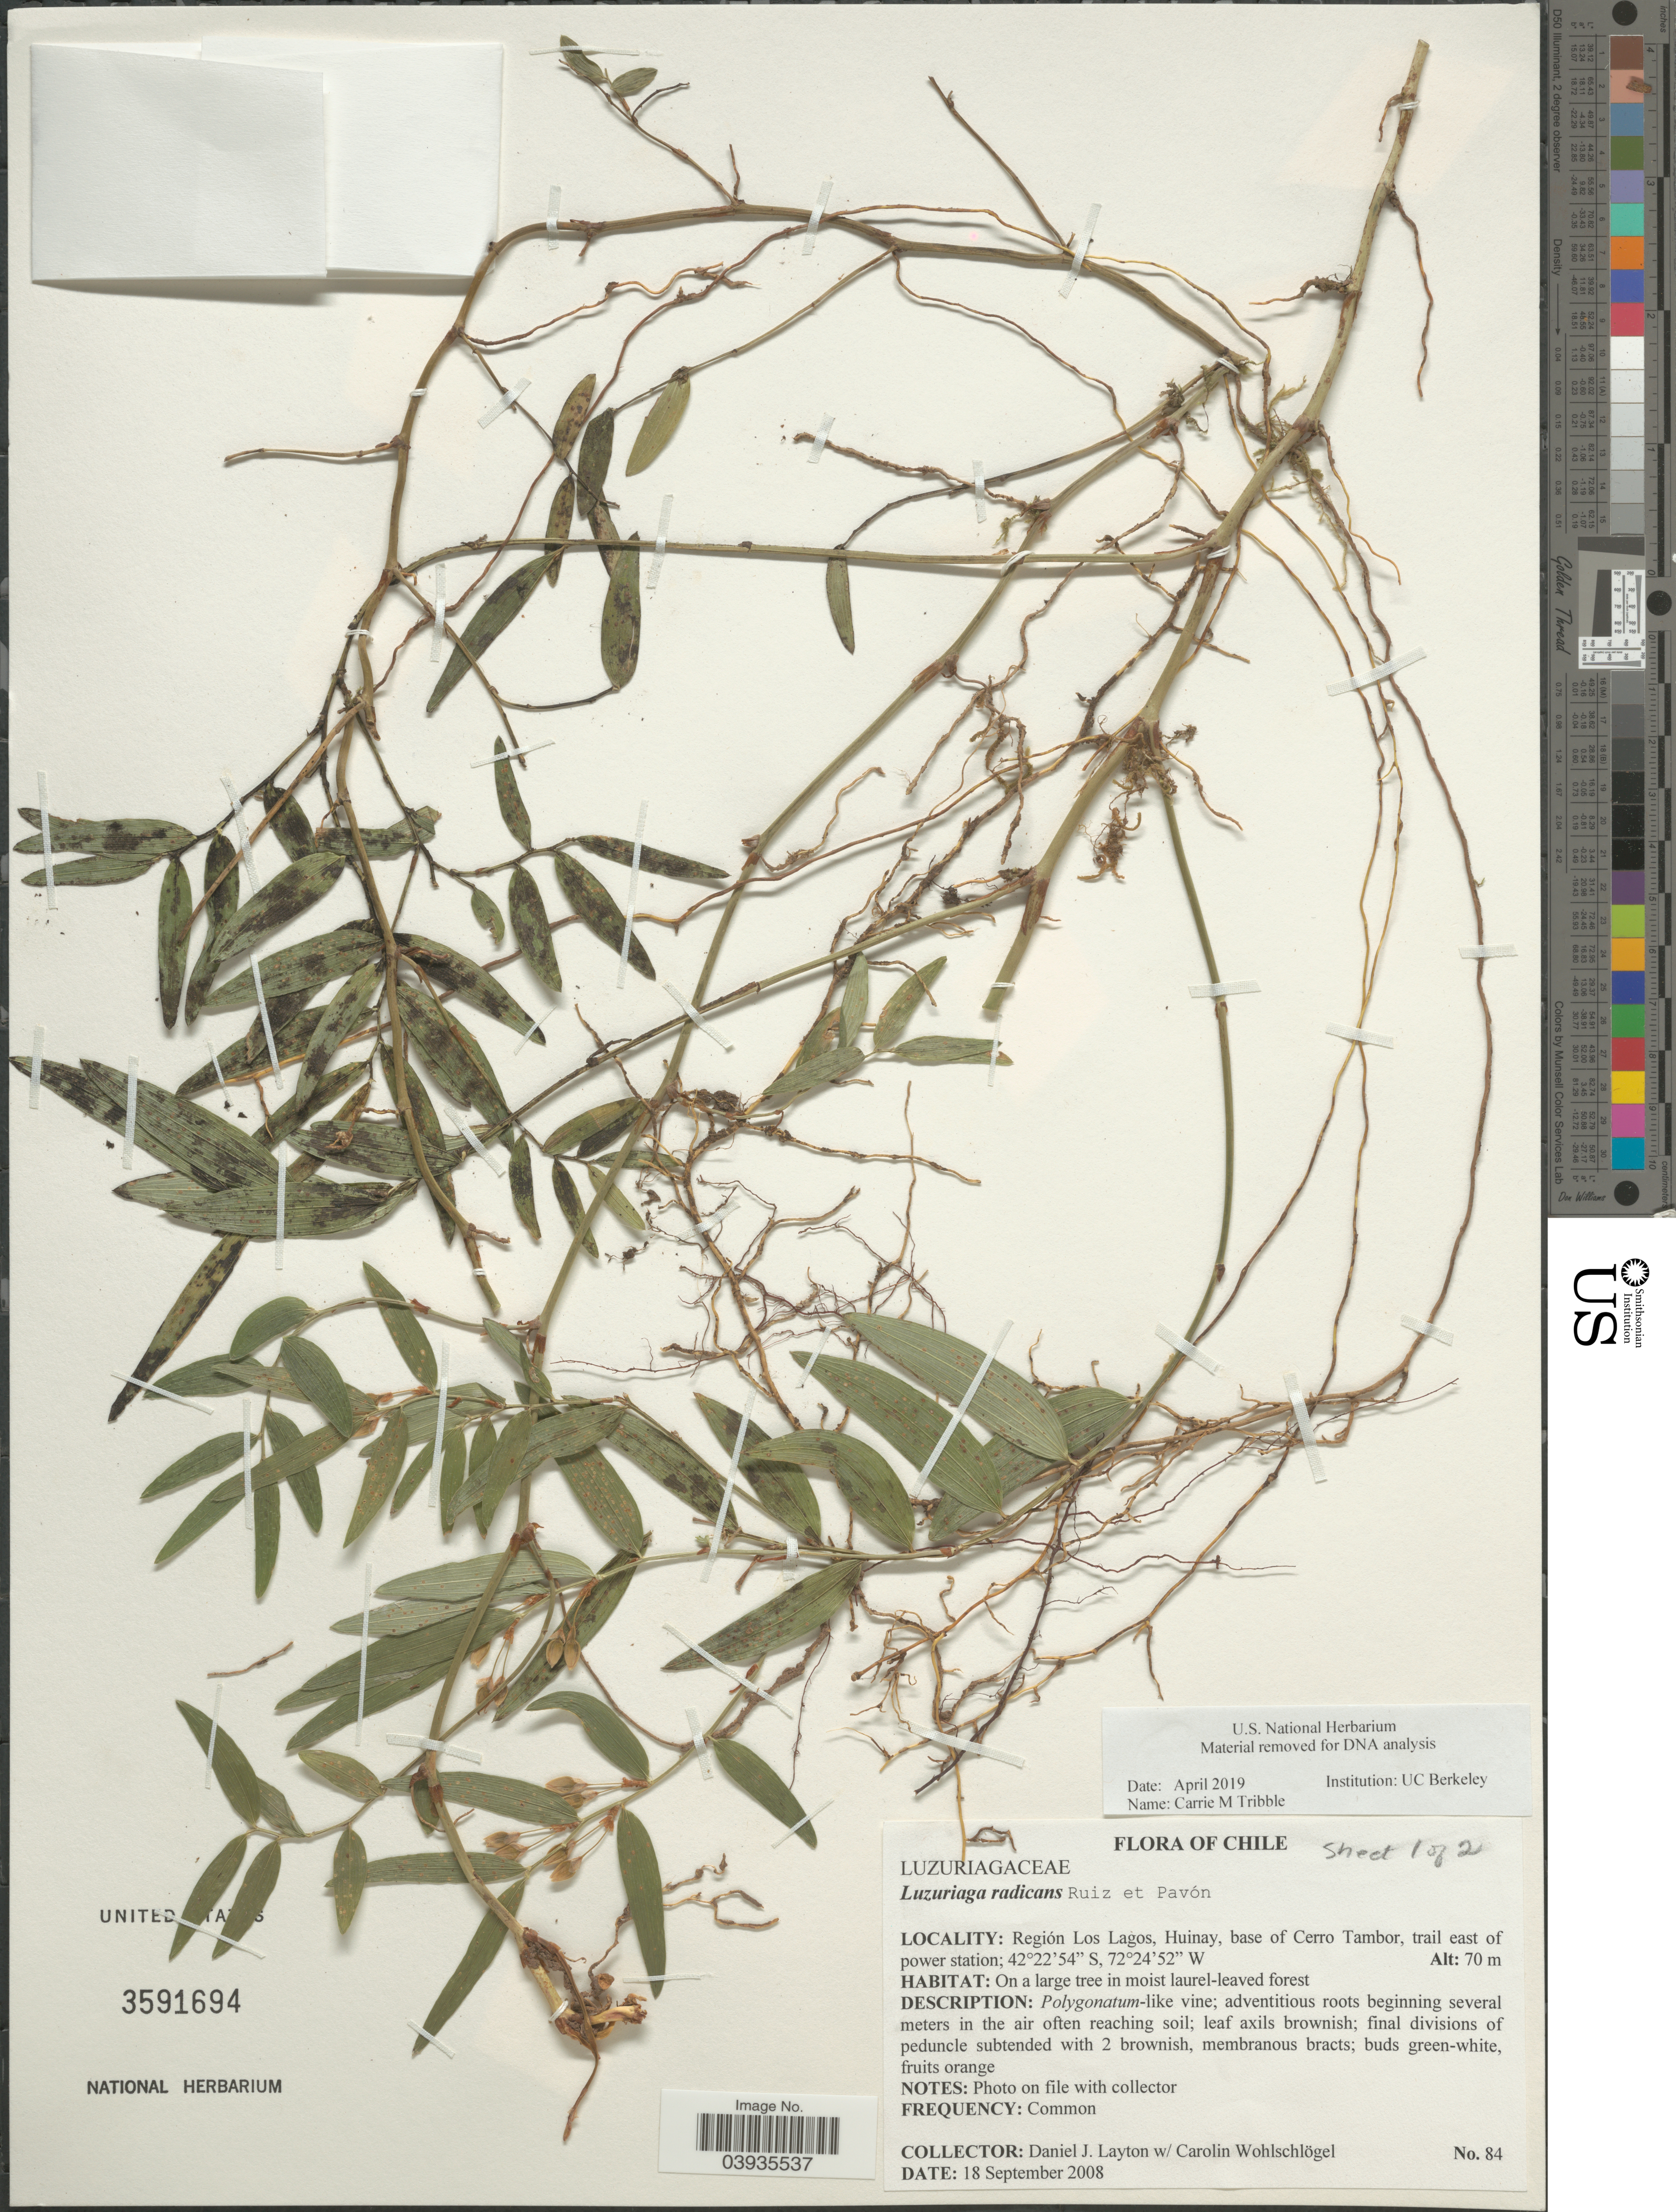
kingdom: Plantae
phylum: Tracheophyta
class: Liliopsida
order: Liliales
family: Alstroemeriaceae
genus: Luzuriaga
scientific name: Luzuriaga radicans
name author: Ruiz & Pav.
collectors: D. J. Layton & C. Wohlschögel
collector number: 84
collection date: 2008-08-18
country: Chile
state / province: Los Lagos (X)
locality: Región Los Lagos, Huinay, base of Cerro Tambor, trail east of power station.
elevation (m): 70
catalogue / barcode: US 3591694